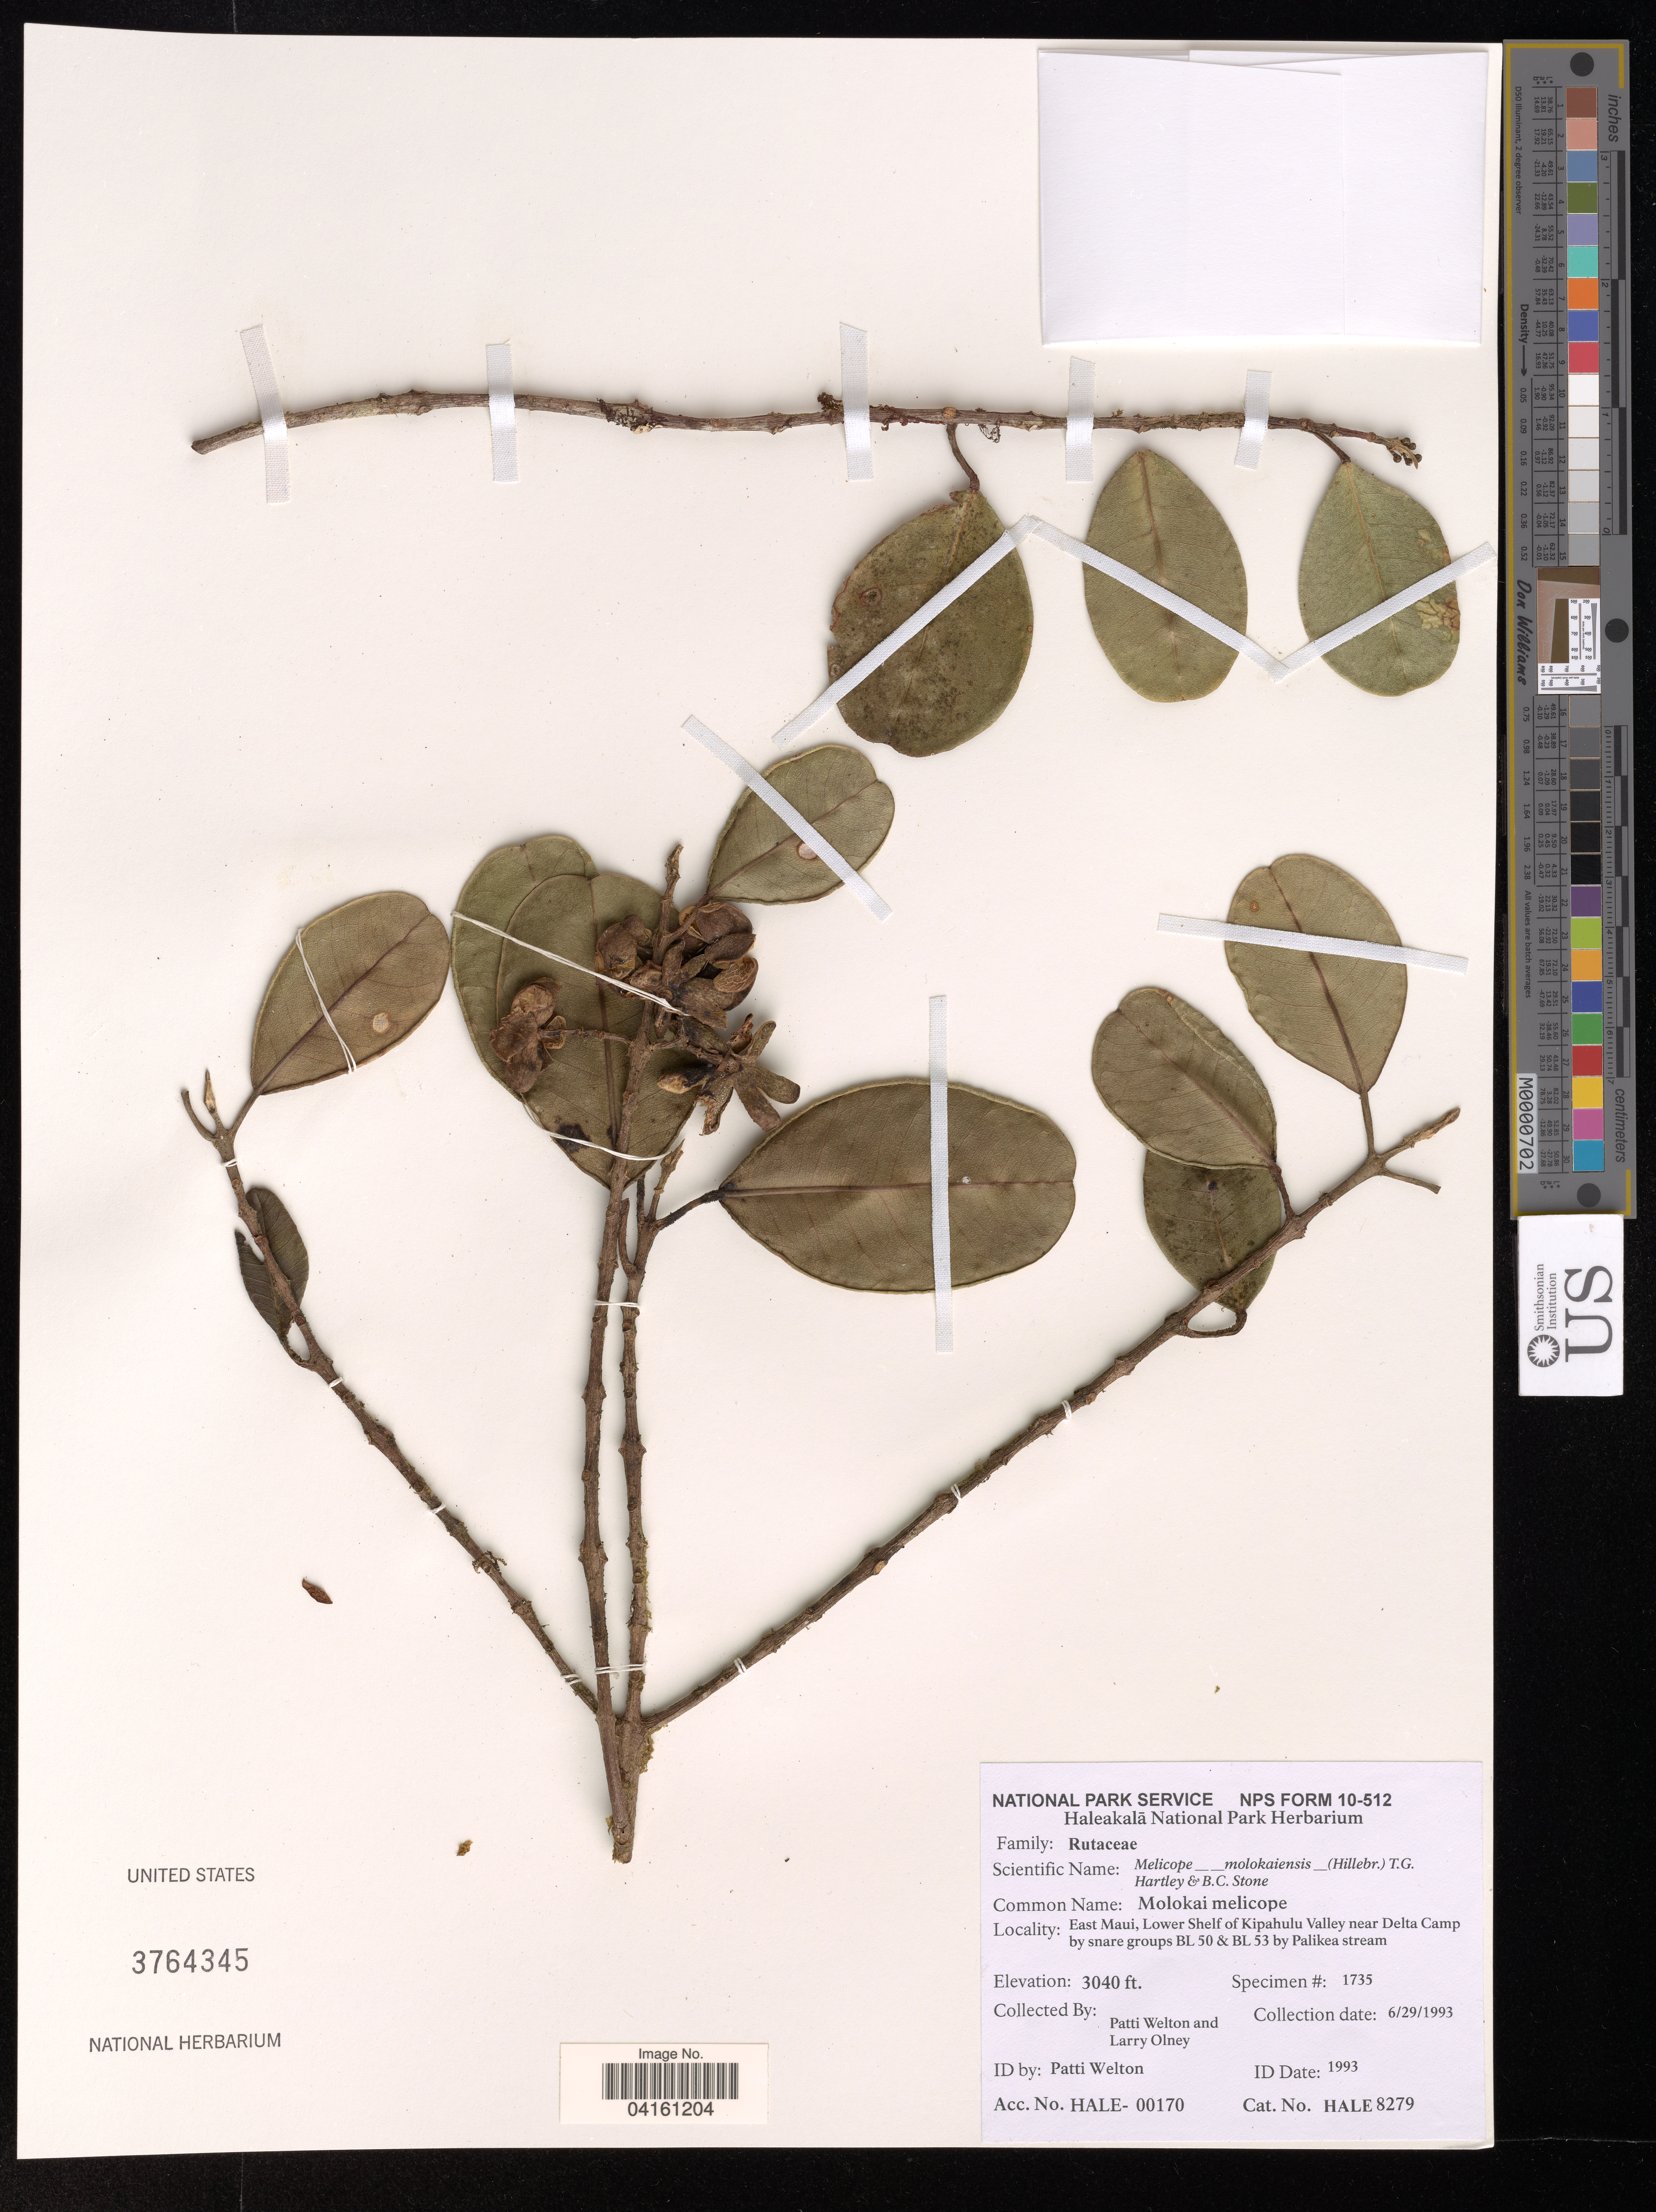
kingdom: Plantae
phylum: Tracheophyta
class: Magnoliopsida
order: Sapindales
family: Rutaceae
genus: Melicope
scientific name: Melicope molokaiensis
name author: (Hillebr.) T.G. Hartley & B.C. Stone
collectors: P. Welton & L. Olney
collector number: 1735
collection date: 1993-06-29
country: United States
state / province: Hawaii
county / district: Maui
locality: East Maui, Lower Shelf of Kipahulu Valley near Delta Camp by snare groups BL 50 & BL 53 by Palikea stream.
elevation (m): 927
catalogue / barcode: US 3764345